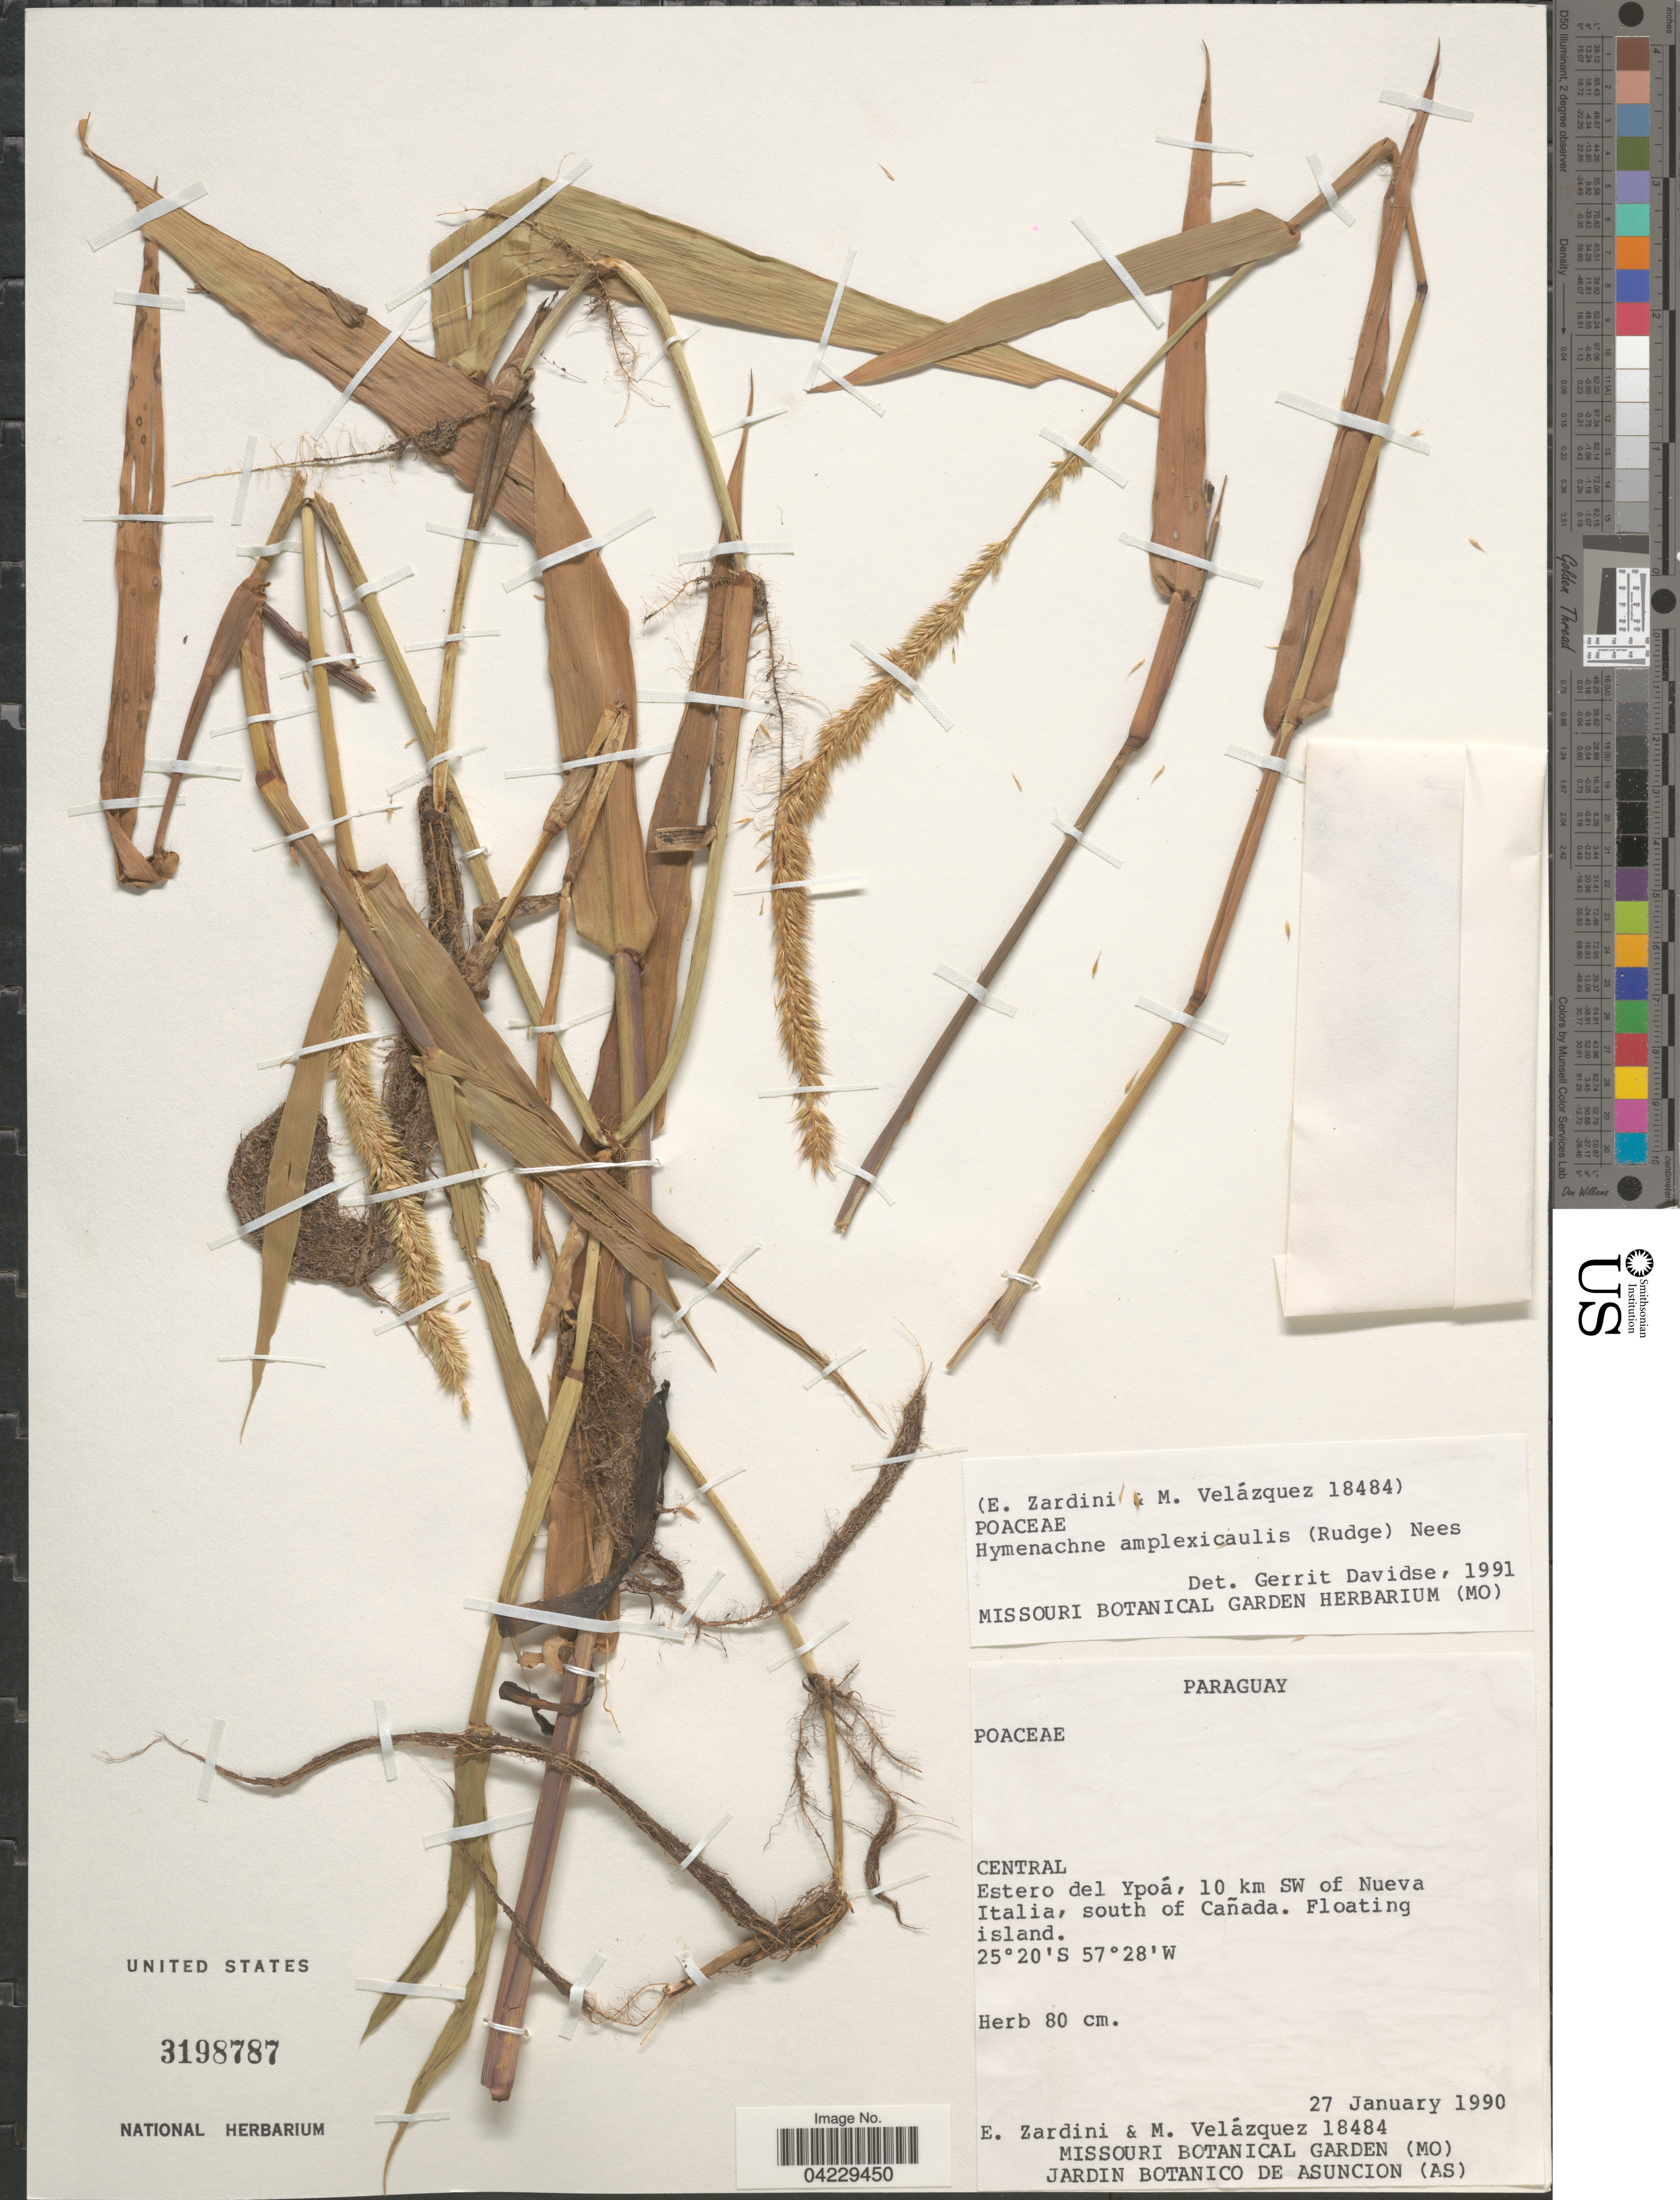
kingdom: Plantae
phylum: Tracheophyta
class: Liliopsida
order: Poales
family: Poaceae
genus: Hymenachne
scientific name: Hymenachne amplexicaulis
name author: (Rudge) Nees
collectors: E. Zardini & M. Velazquez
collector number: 18484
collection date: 1990-01-27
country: Paraguay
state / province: Central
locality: Estero de Ypoá, 10 km SW of Nueva Italia, south of Cañada.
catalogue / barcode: US 3198787